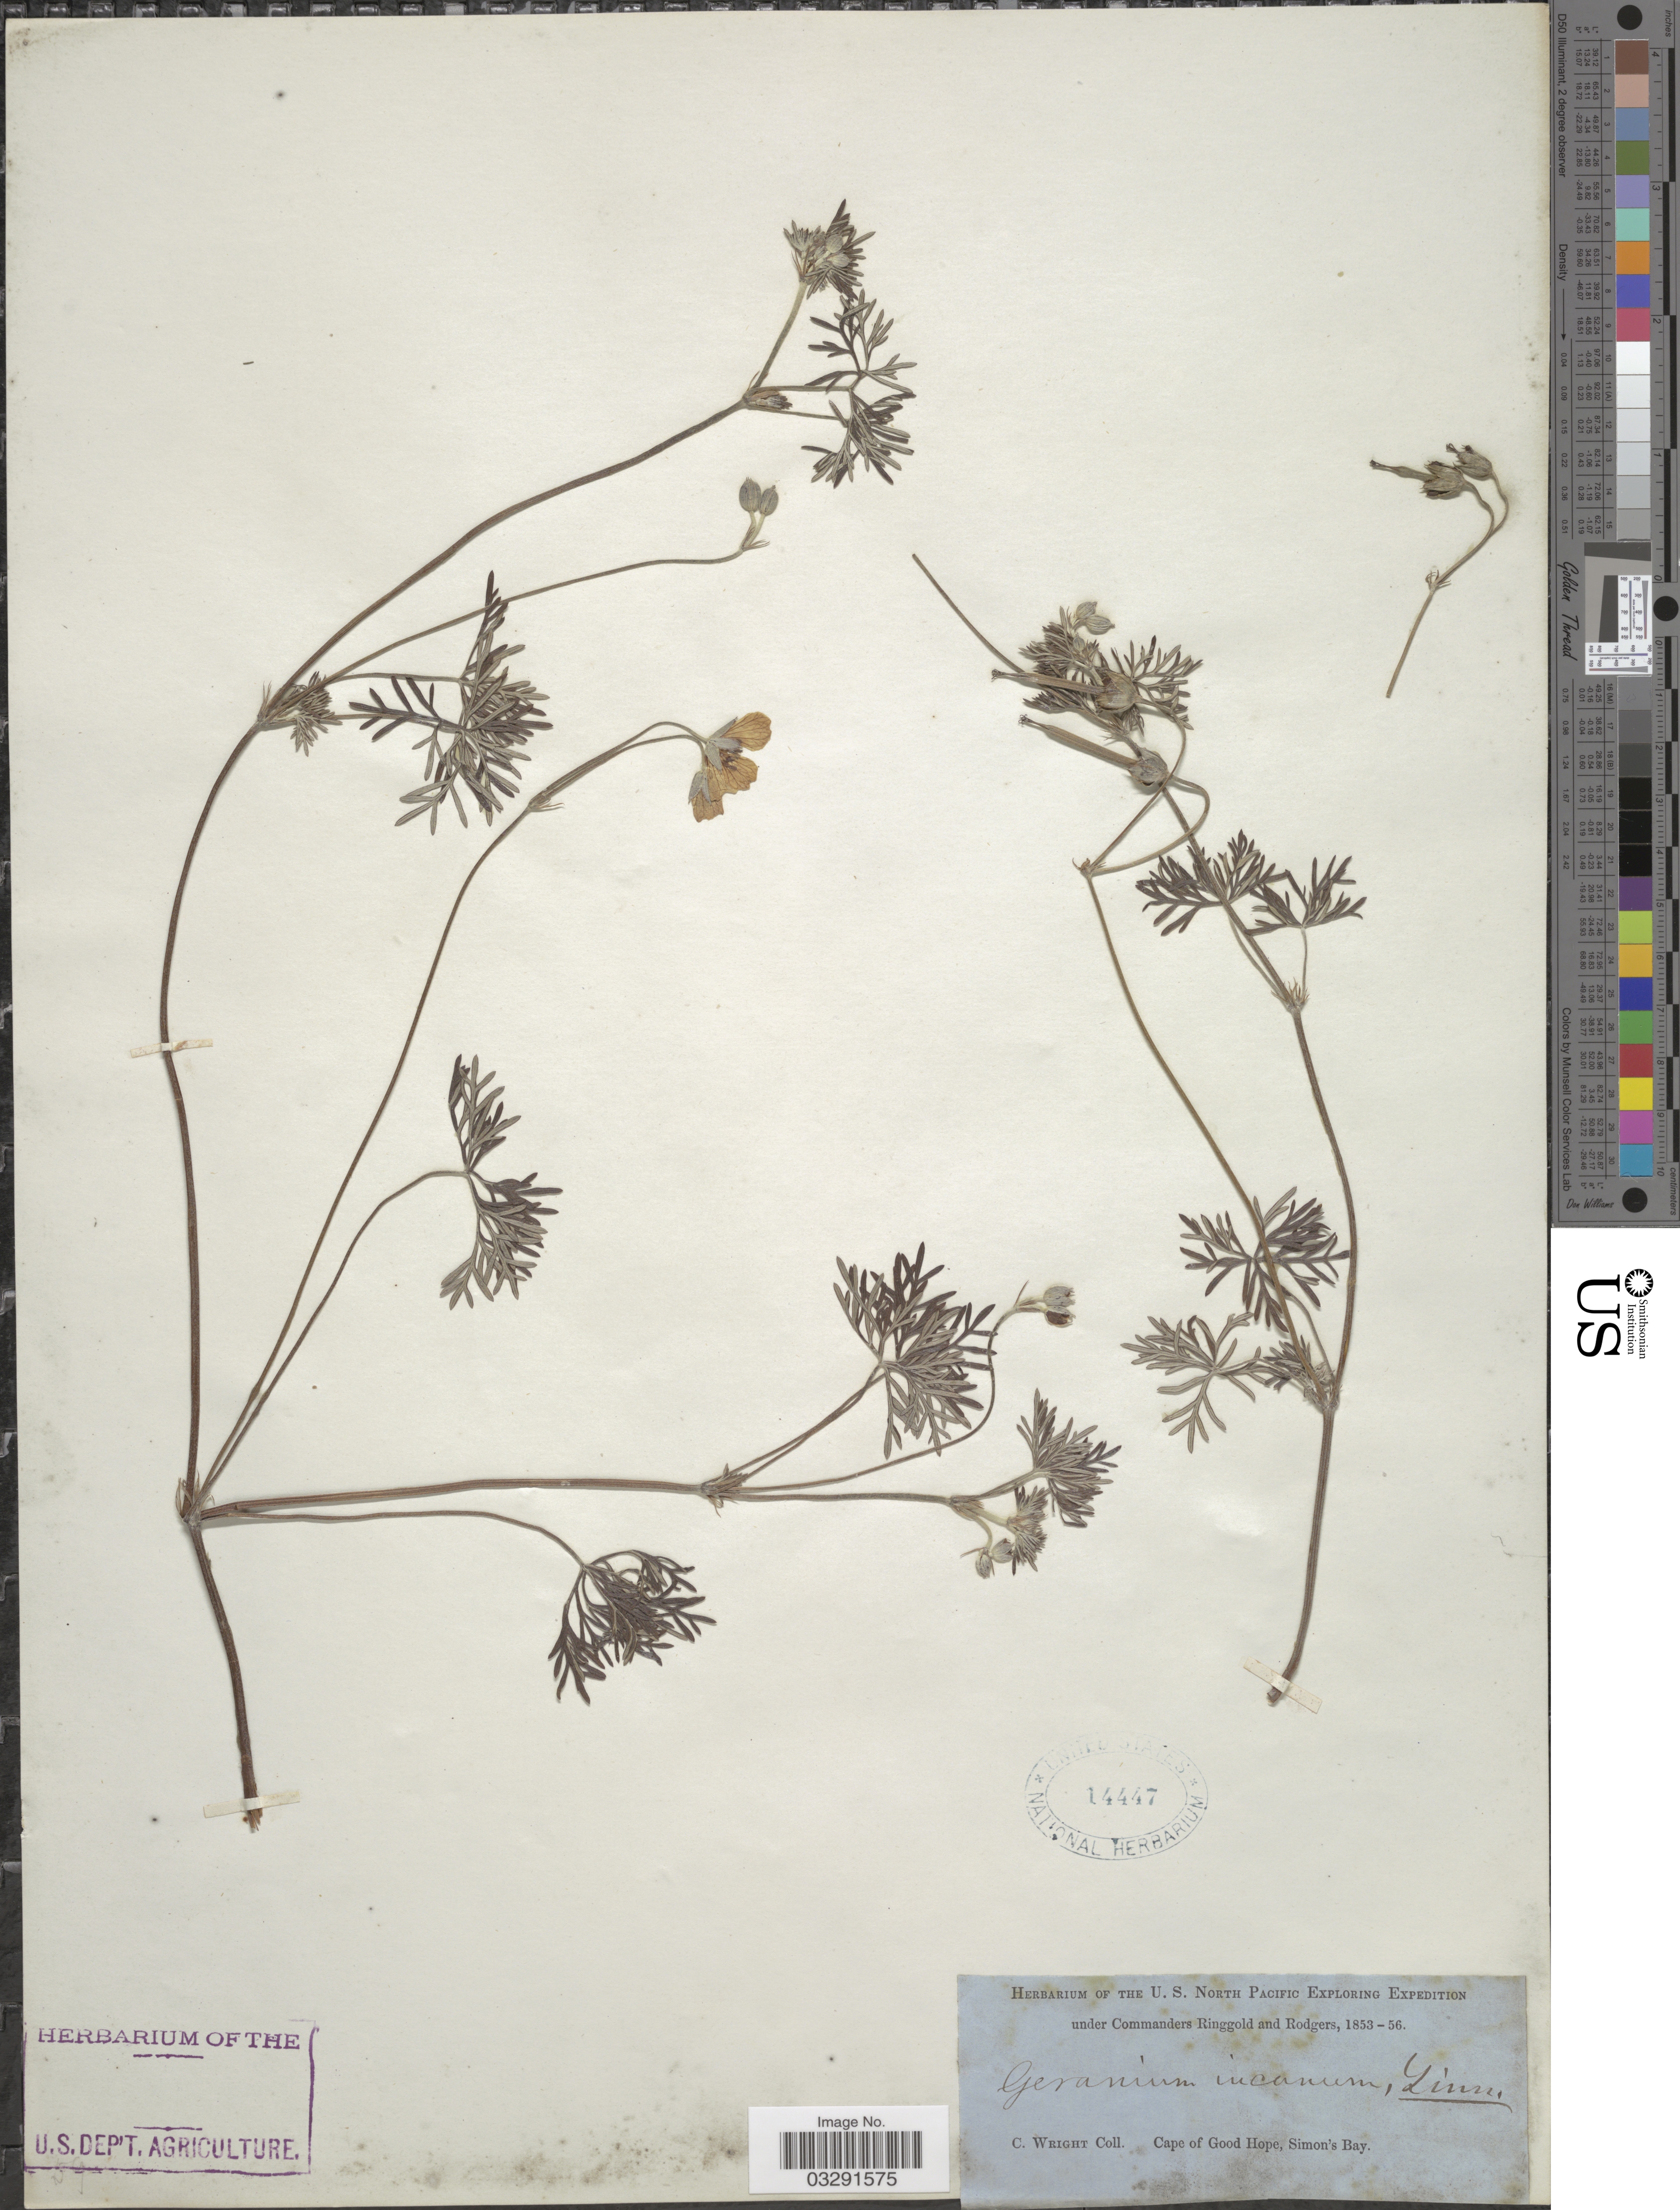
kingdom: Plantae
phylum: Tracheophyta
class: Magnoliopsida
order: Geraniales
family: Geraniaceae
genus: Geranium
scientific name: Geranium incanum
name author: Burm. f.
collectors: C. Wright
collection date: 1853/1856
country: South Africa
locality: Cape of Good Hope, Simon's Bay.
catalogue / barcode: US 14447